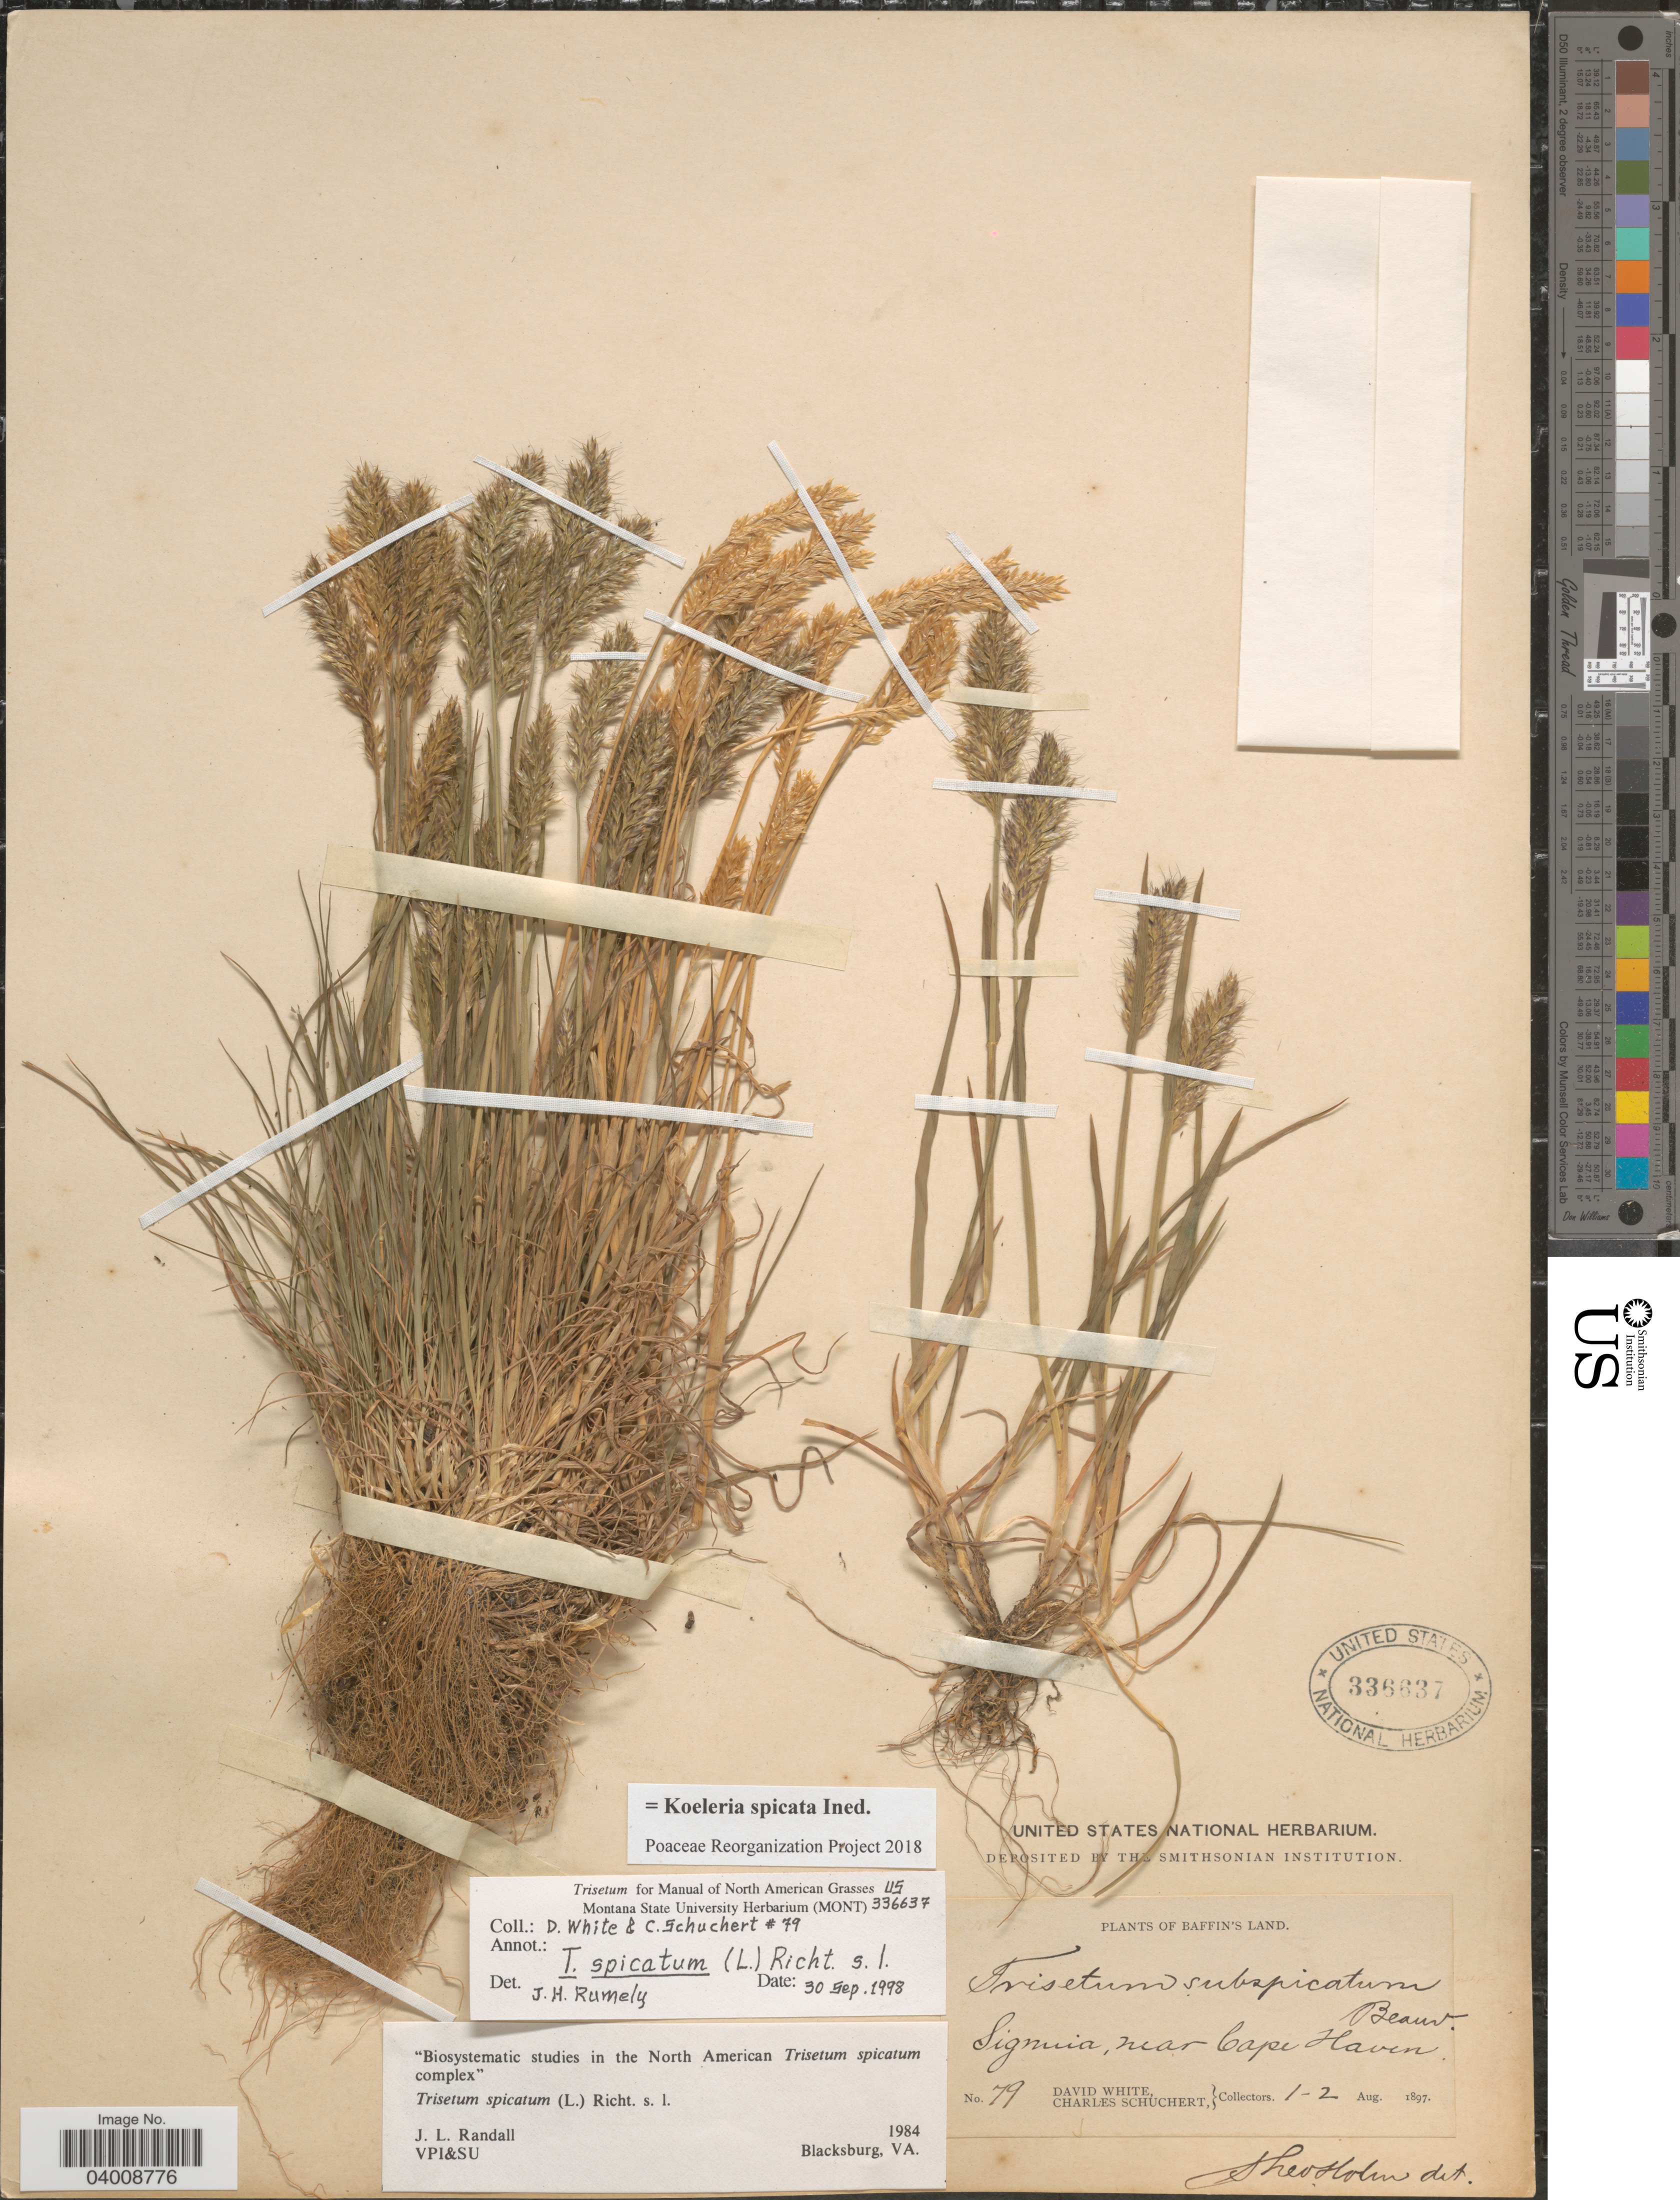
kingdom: Plantae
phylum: Tracheophyta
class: Liliopsida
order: Poales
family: Poaceae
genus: Koeleria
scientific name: Koeleria spicata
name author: (L.) Barberá et al.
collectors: D. White & C. Schuchert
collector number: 79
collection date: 1897-08-01/1897-08-02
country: Canada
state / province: Nunavut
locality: Baffin's Land. Signuia, near Cape Haven.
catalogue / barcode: US 336637